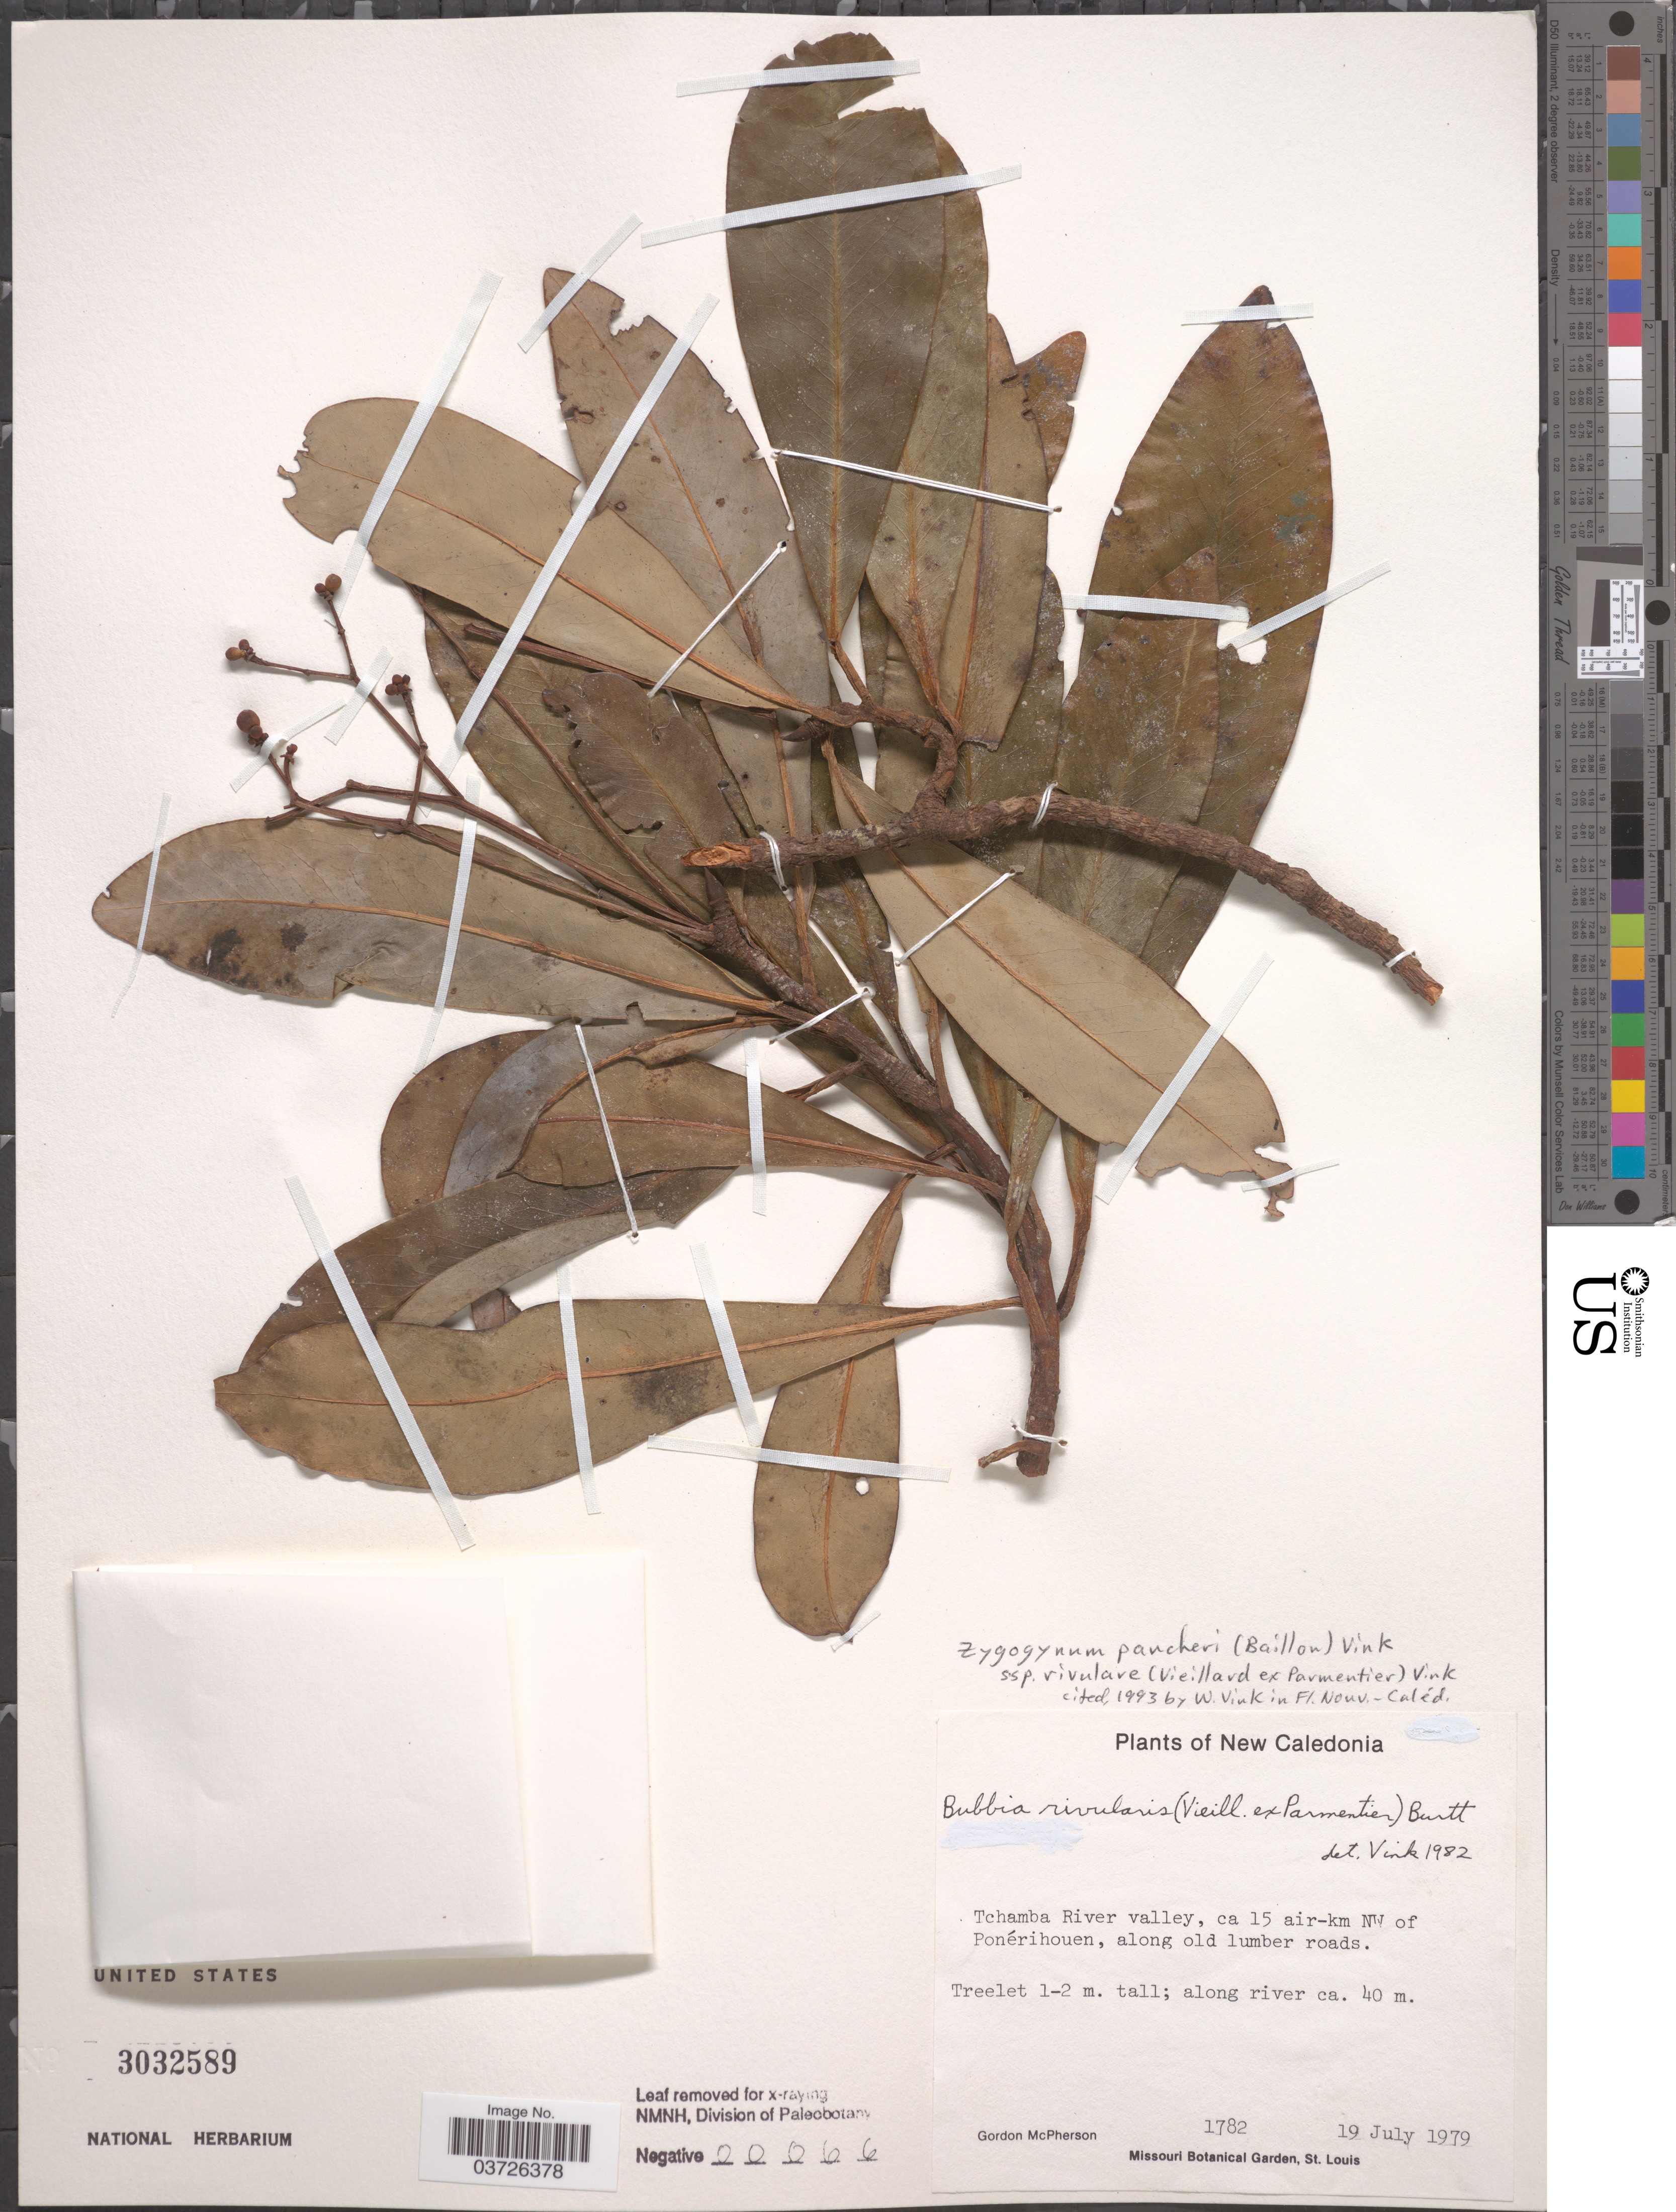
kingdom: Plantae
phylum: Tracheophyta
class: Magnoliopsida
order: Canellales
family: Winteraceae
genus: Zygogynum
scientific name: Zygogynum pancheri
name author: (Baill.) Vink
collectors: G. D. McPherson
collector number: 1782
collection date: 1979-07-19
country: New Caledonia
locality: Tchamba River valley, ca 15 air-km NW of Ponérihouen, along old lumber roads.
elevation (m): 40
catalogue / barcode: US 3032589